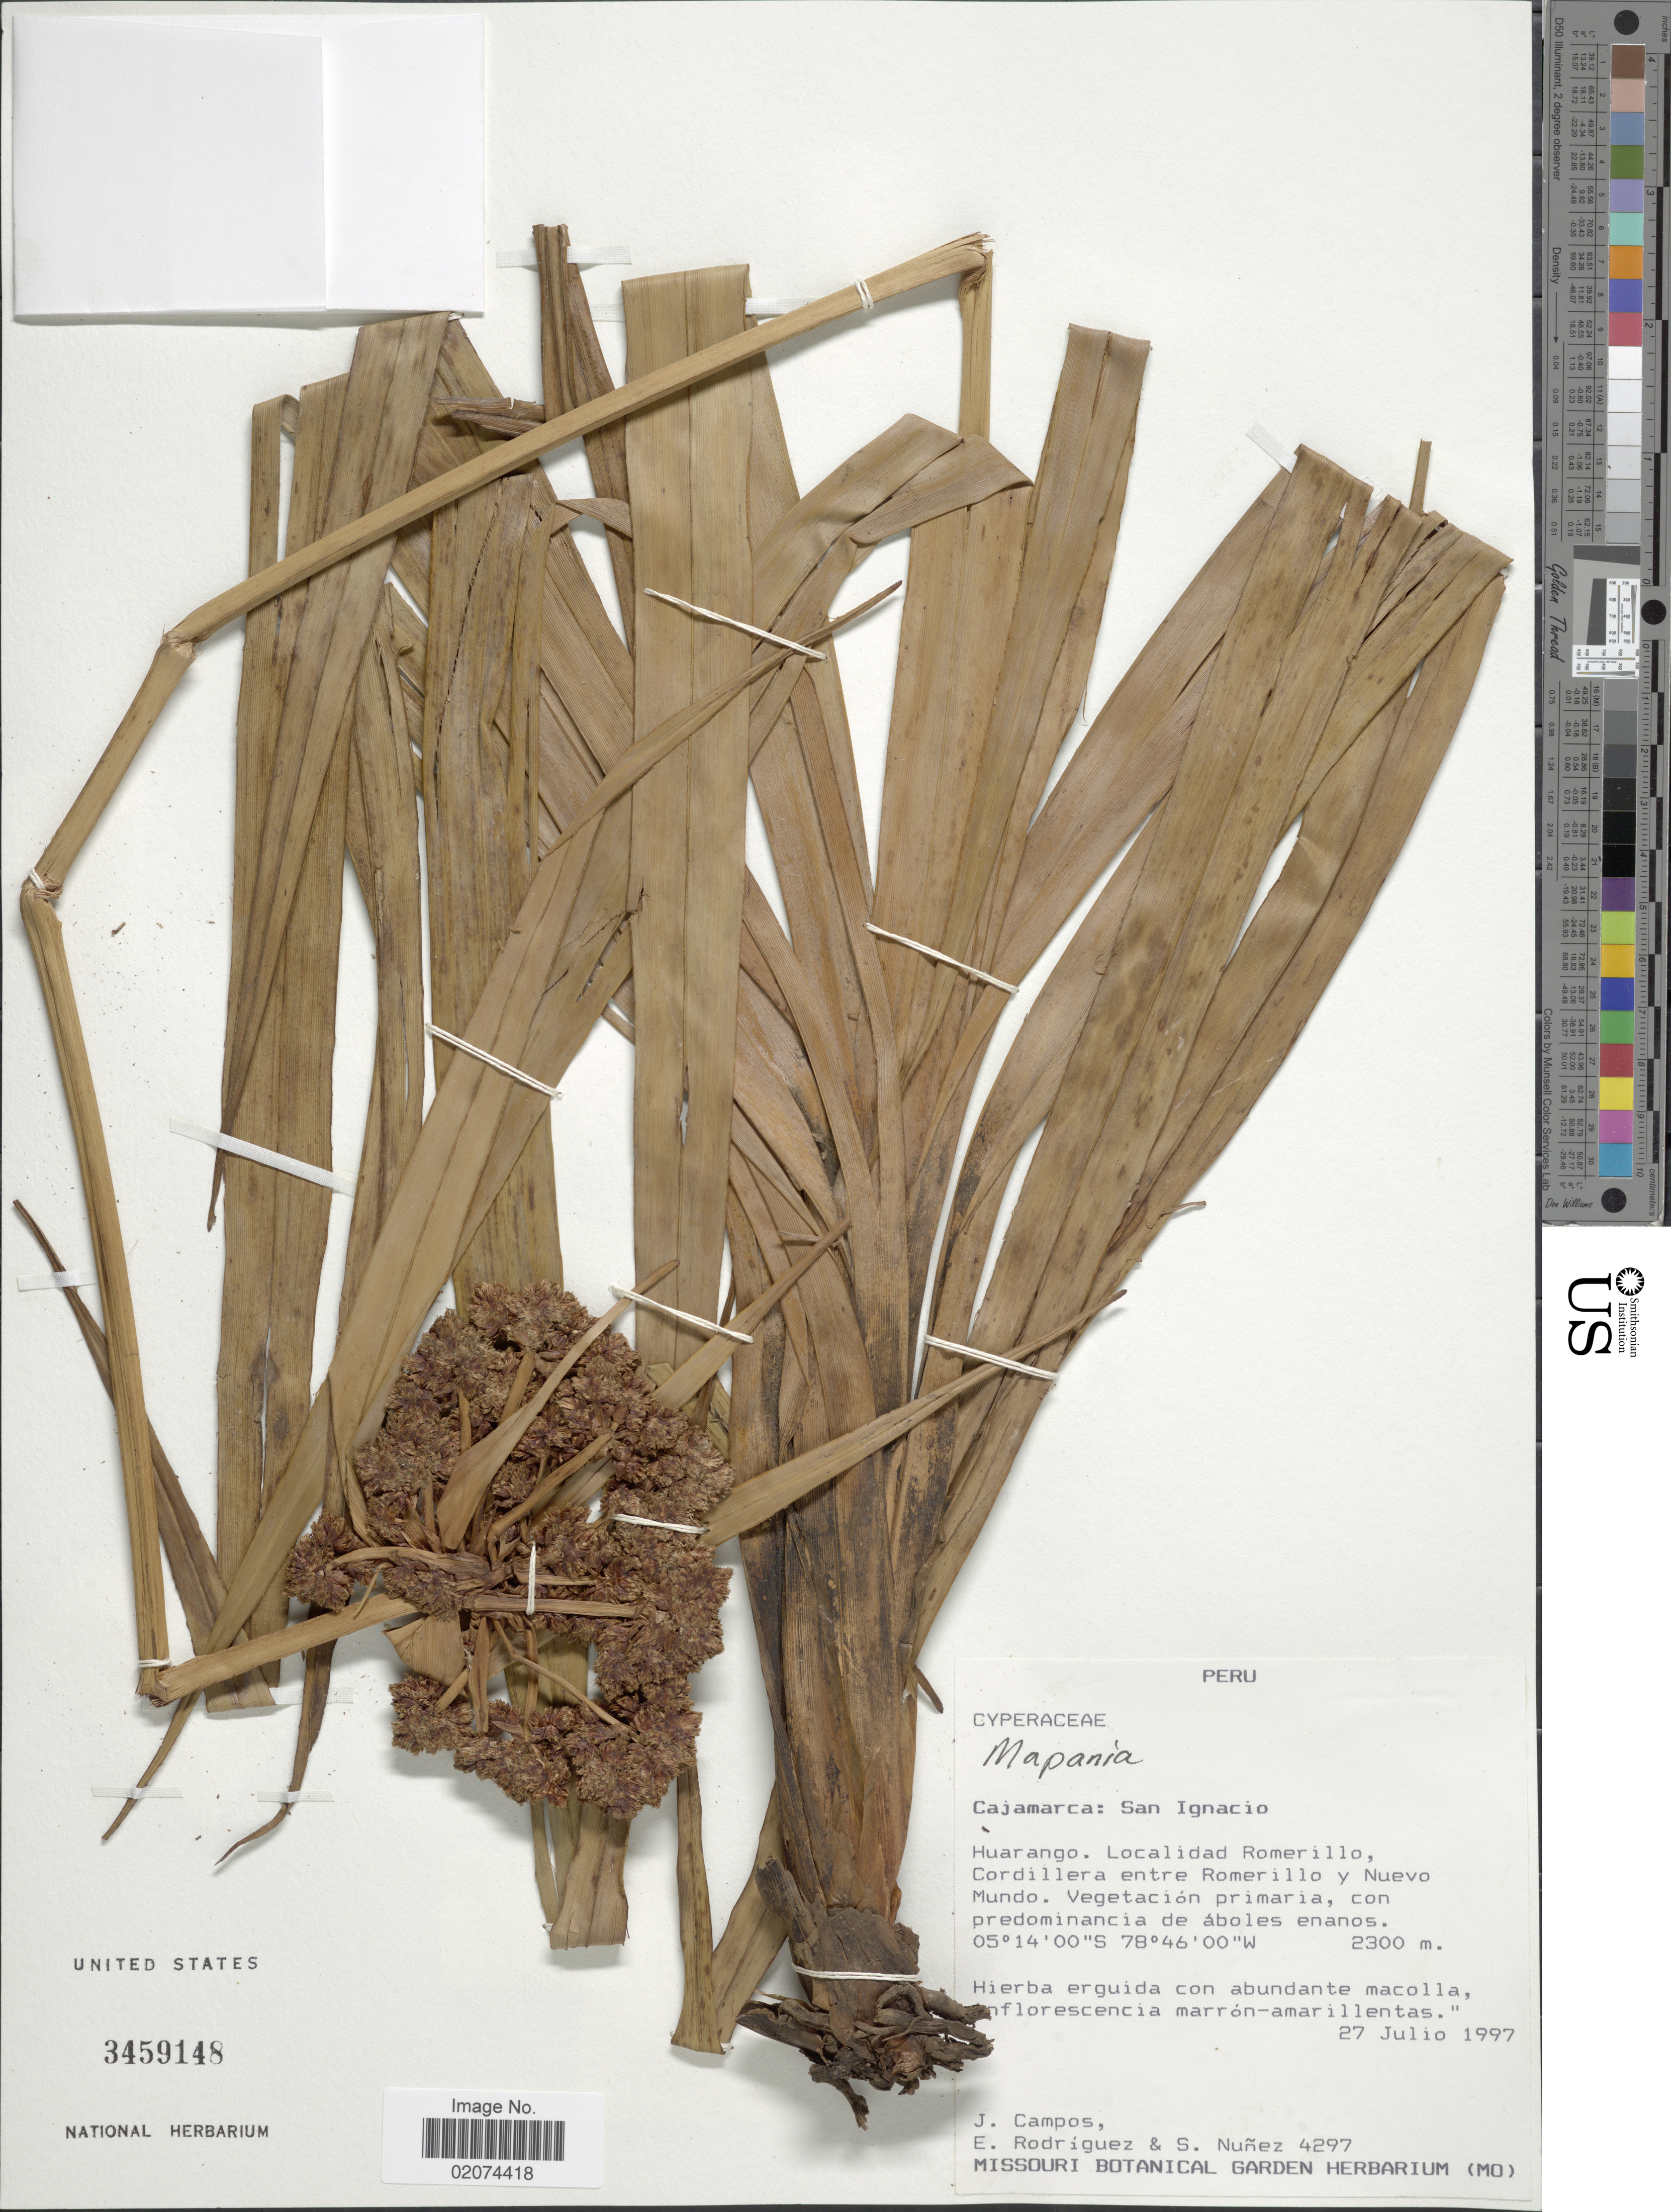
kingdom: Plantae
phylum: Tracheophyta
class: Liliopsida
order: Poales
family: Cyperaceae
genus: Mapania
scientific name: Mapania sp.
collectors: J. Campos, E. Rodriguez & S. Nuñez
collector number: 4297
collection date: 1997-07-27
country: Peru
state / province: Cajamarca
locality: Huarango. Localidad Romerillo, Cordillera entre Romerillo y Nuevo Mundo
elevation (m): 2300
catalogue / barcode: US 3459148